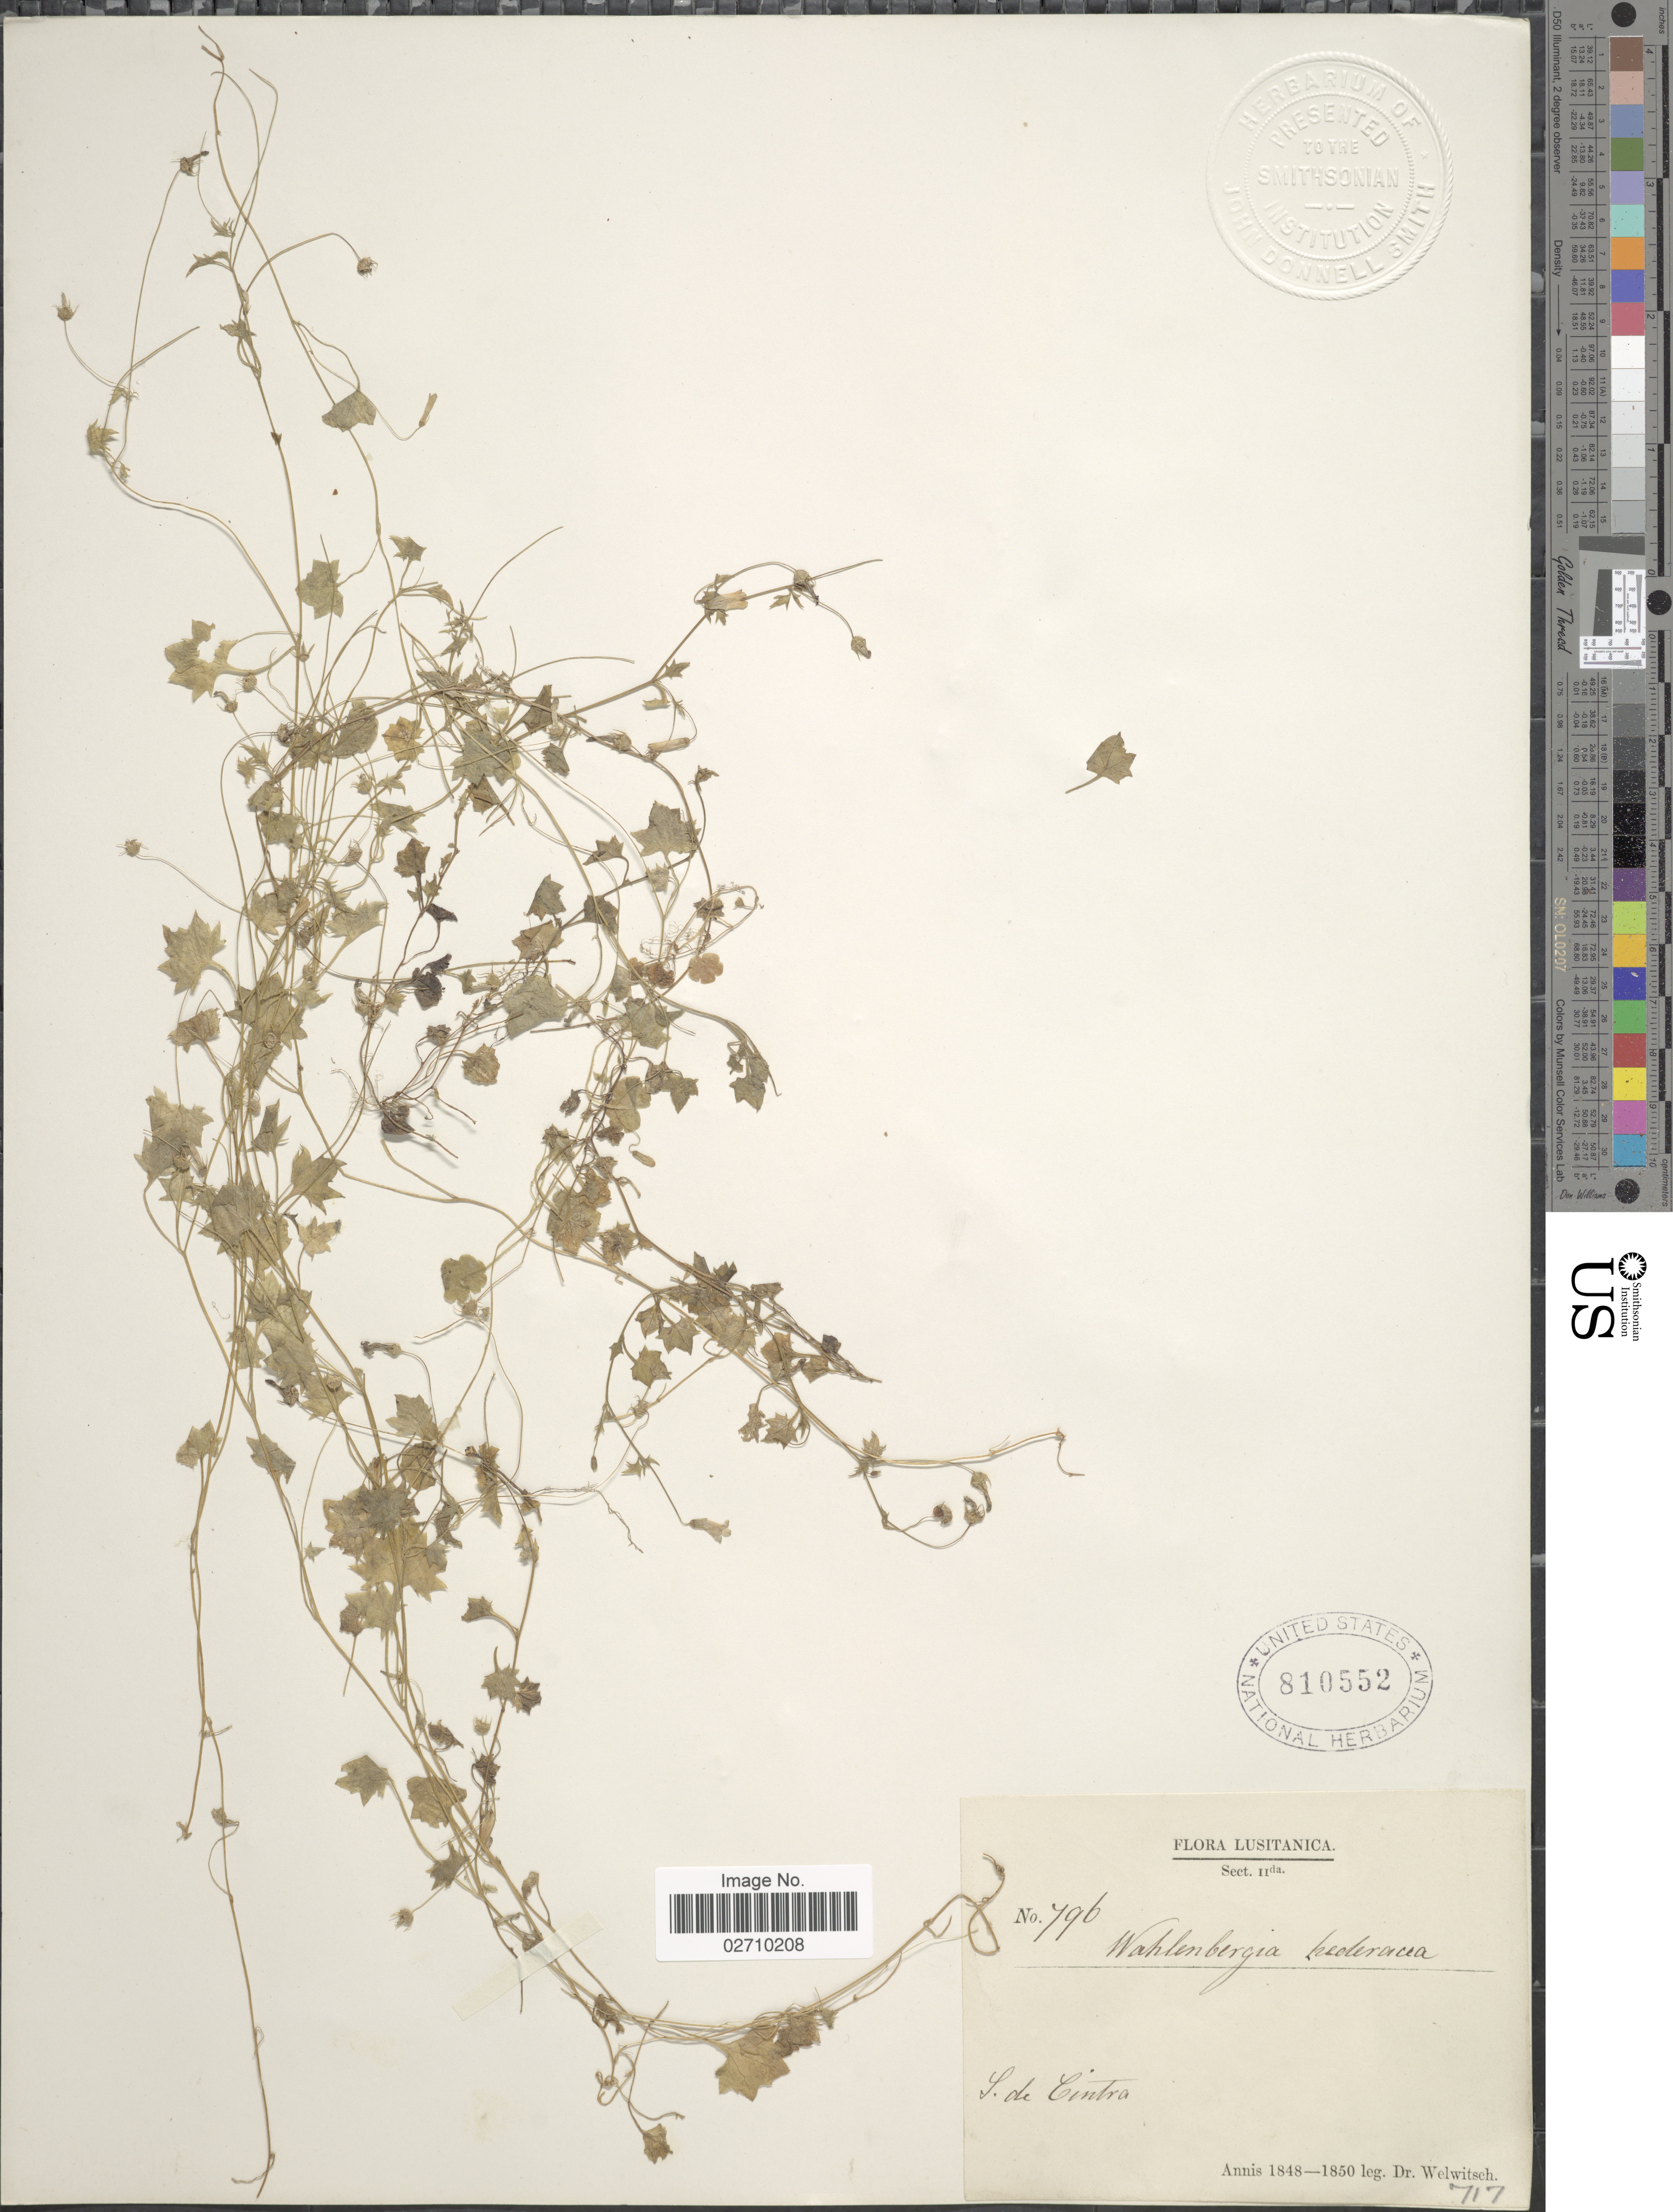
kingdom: Plantae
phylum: Tracheophyta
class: Magnoliopsida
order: Asterales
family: Campanulaceae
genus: Wahlenbergia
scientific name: Wahlenbergia hederacea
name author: Rchb.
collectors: -. Welwitsch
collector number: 796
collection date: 1848/1850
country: Portugal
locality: Lusitanica. I. de Cintra.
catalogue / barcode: US 810552